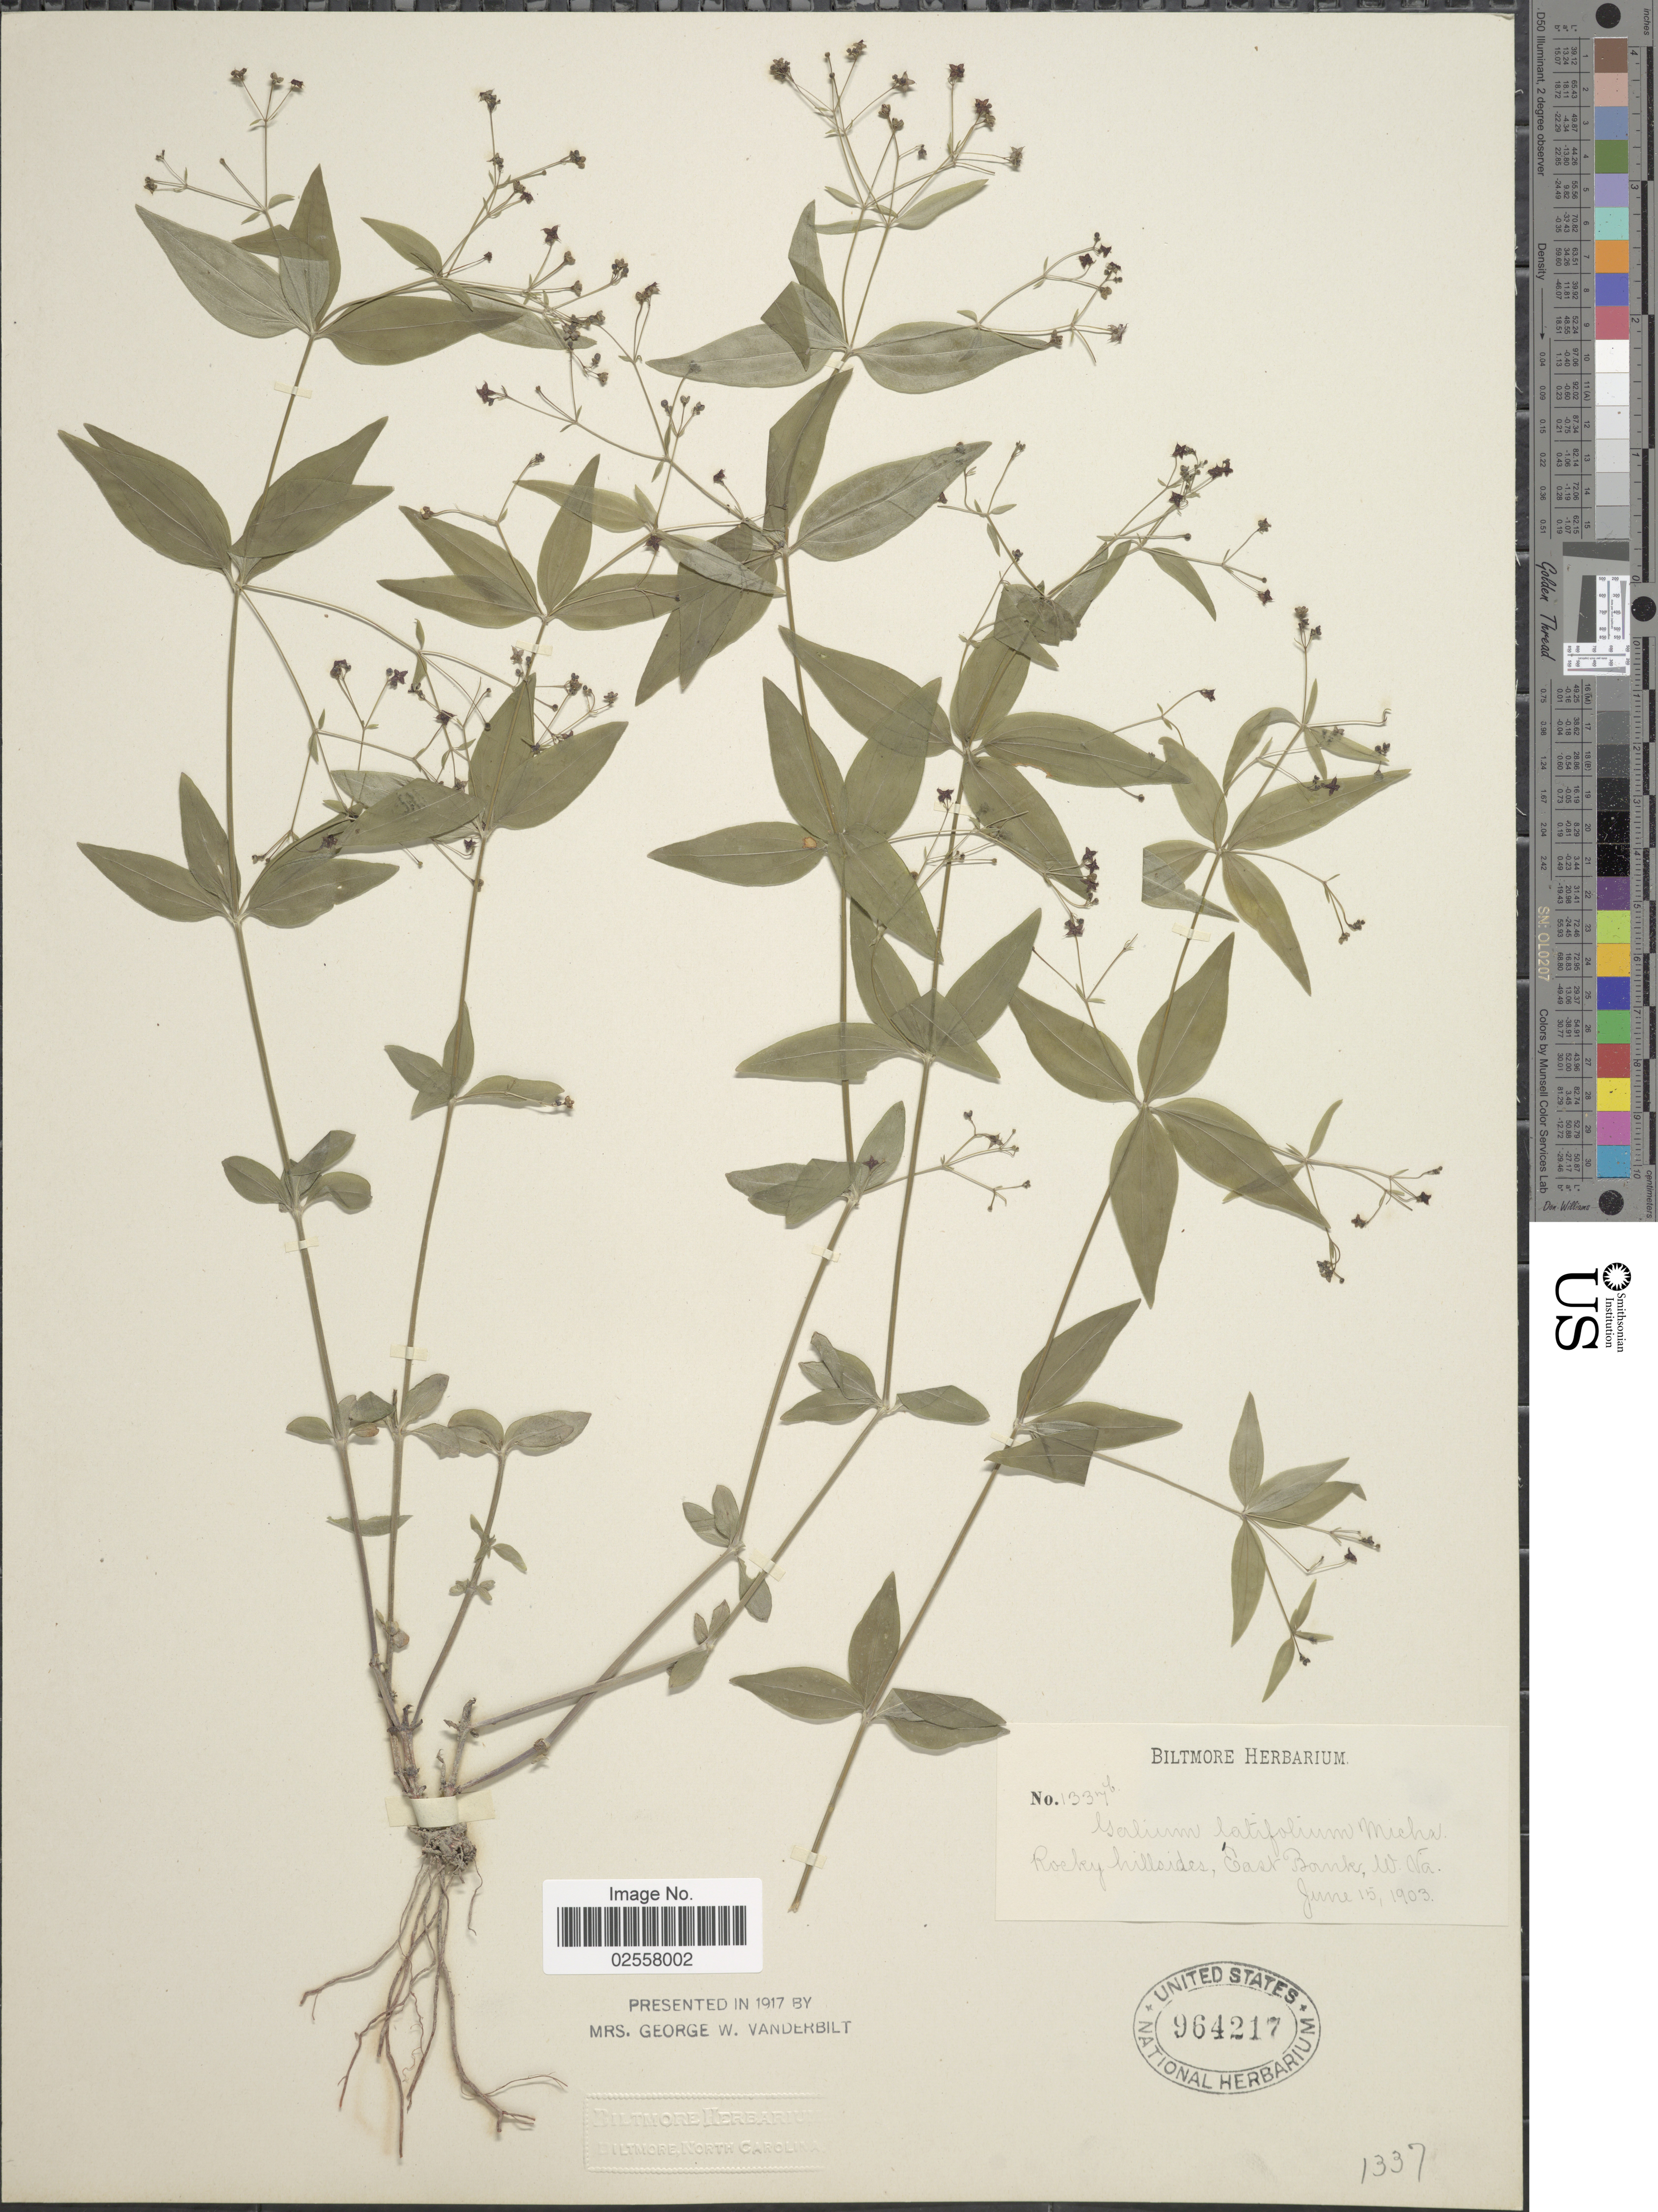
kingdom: Plantae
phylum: Tracheophyta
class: Magnoliopsida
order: Gentianales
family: Rubiaceae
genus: Galium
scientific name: Galium latifolium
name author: Michx.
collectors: ex herb. Biltmore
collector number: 1337b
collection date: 1903-06-15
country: United States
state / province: West Virginia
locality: Rokcy hillsides, East Bank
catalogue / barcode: US 964217